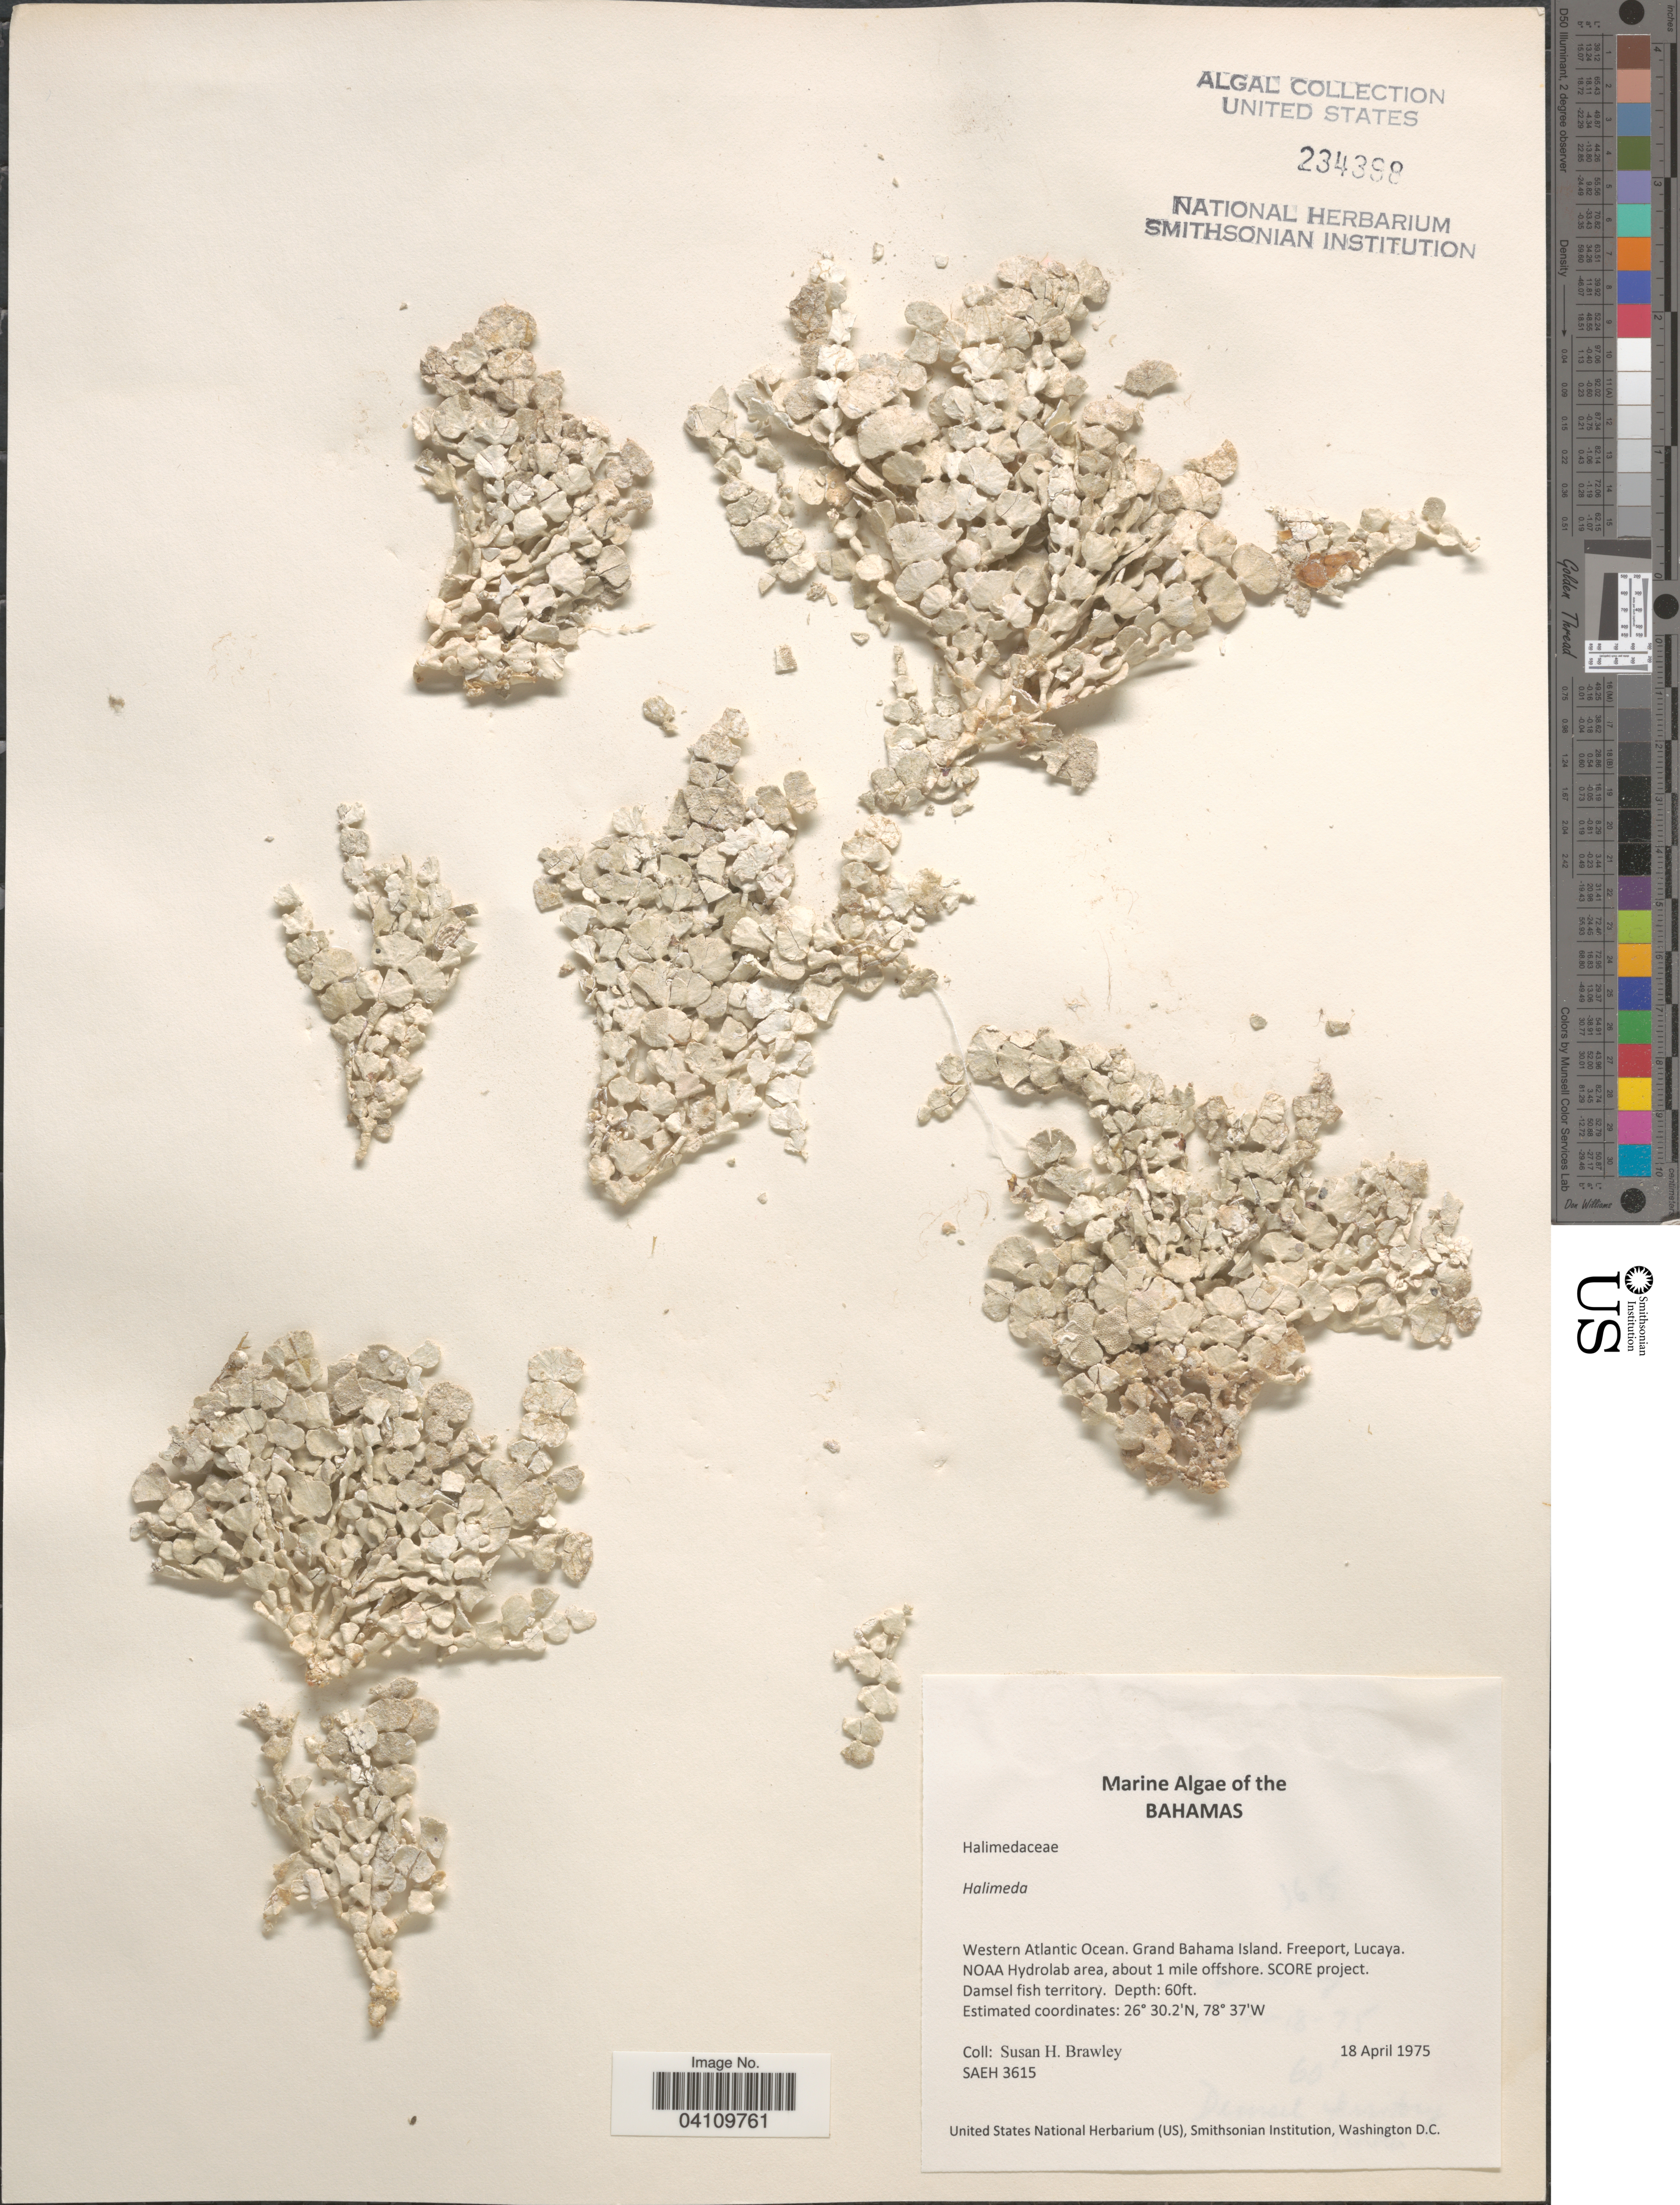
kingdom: Plantae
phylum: Chlorophyta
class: Ulvophyceae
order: Bryopsidales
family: Halimedaceae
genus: Halimeda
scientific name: Halimeda sp.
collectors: S. Brawley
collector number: SAEH 3615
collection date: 1975-04-18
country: Bahamas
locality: Western Atlantic Ocean. Grand Bahama Island. Freeport, Lucaya. NOAA Hydrolab area, about 1 mile offshore. SCORE project.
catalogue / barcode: US 234398